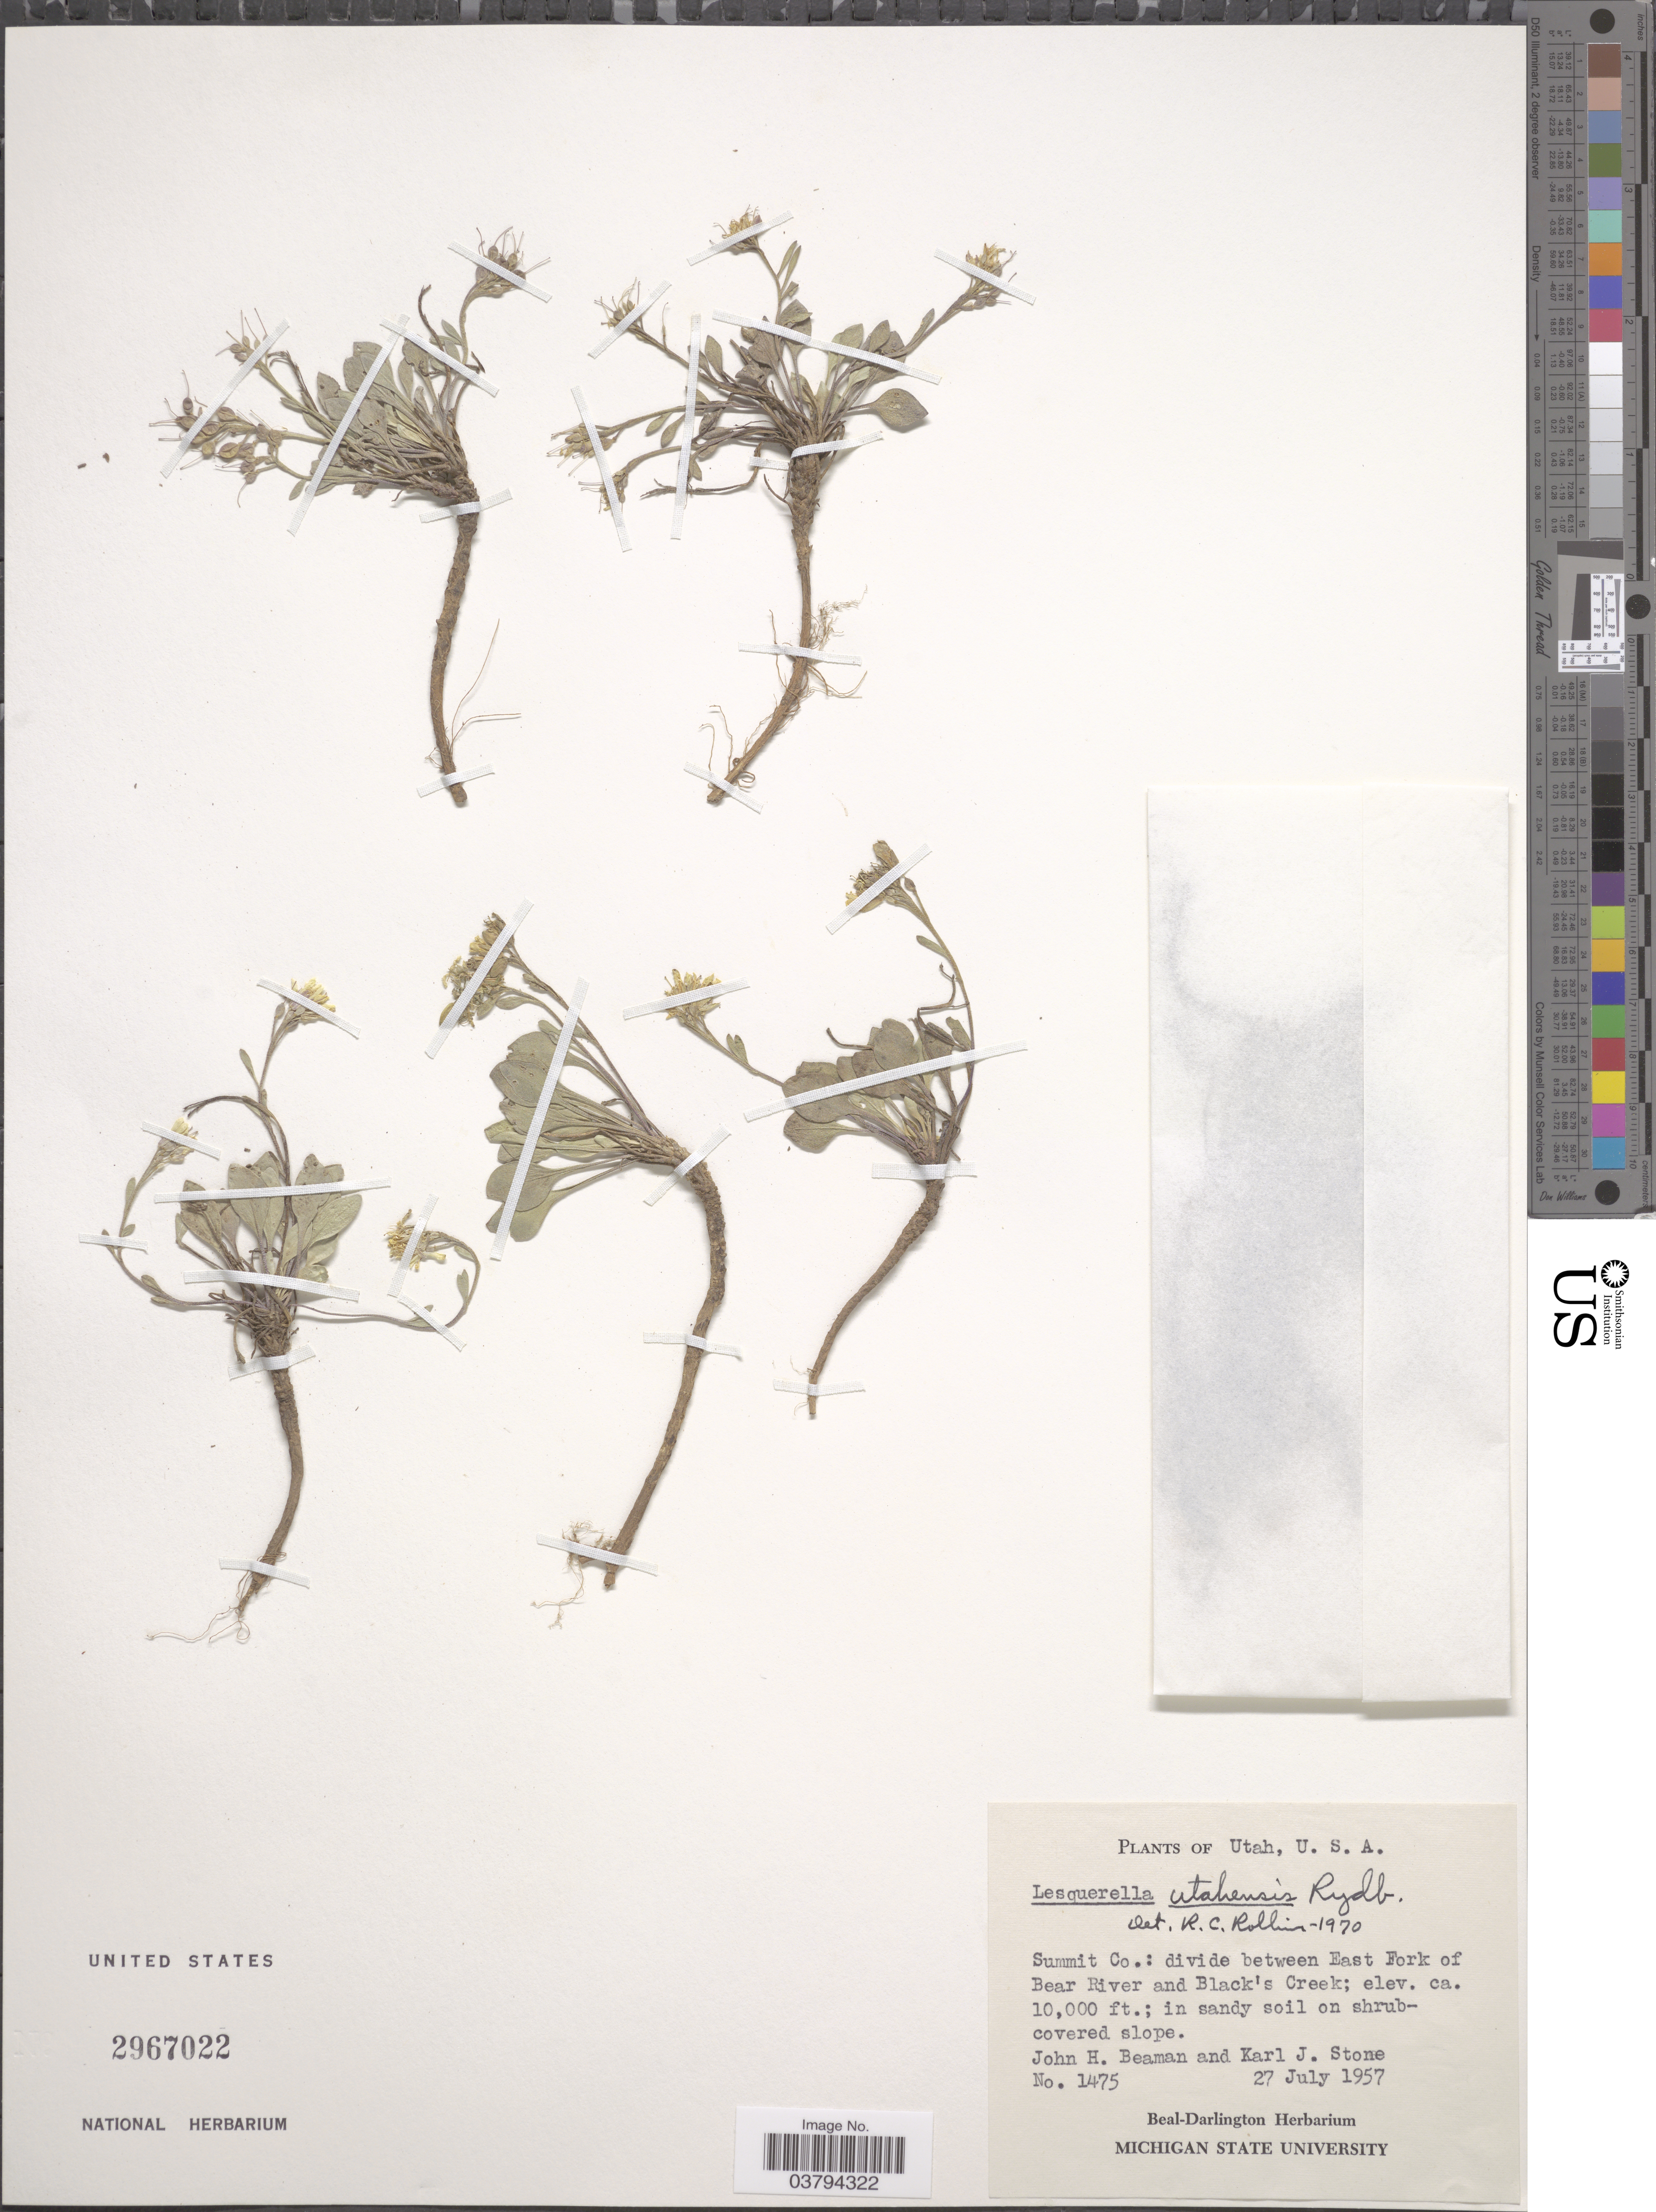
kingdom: Plantae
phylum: Tracheophyta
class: Magnoliopsida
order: Brassicales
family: Brassicaceae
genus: Lesquerella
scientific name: Lesquerella utahensis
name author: Rydb.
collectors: J. H. Beaman & K. J. Stone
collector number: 1475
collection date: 1957-07-27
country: United States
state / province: Utah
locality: Summit Co.: divide between East Fork of Bear River and Black's Creek.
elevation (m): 3048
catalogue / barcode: US 2967022